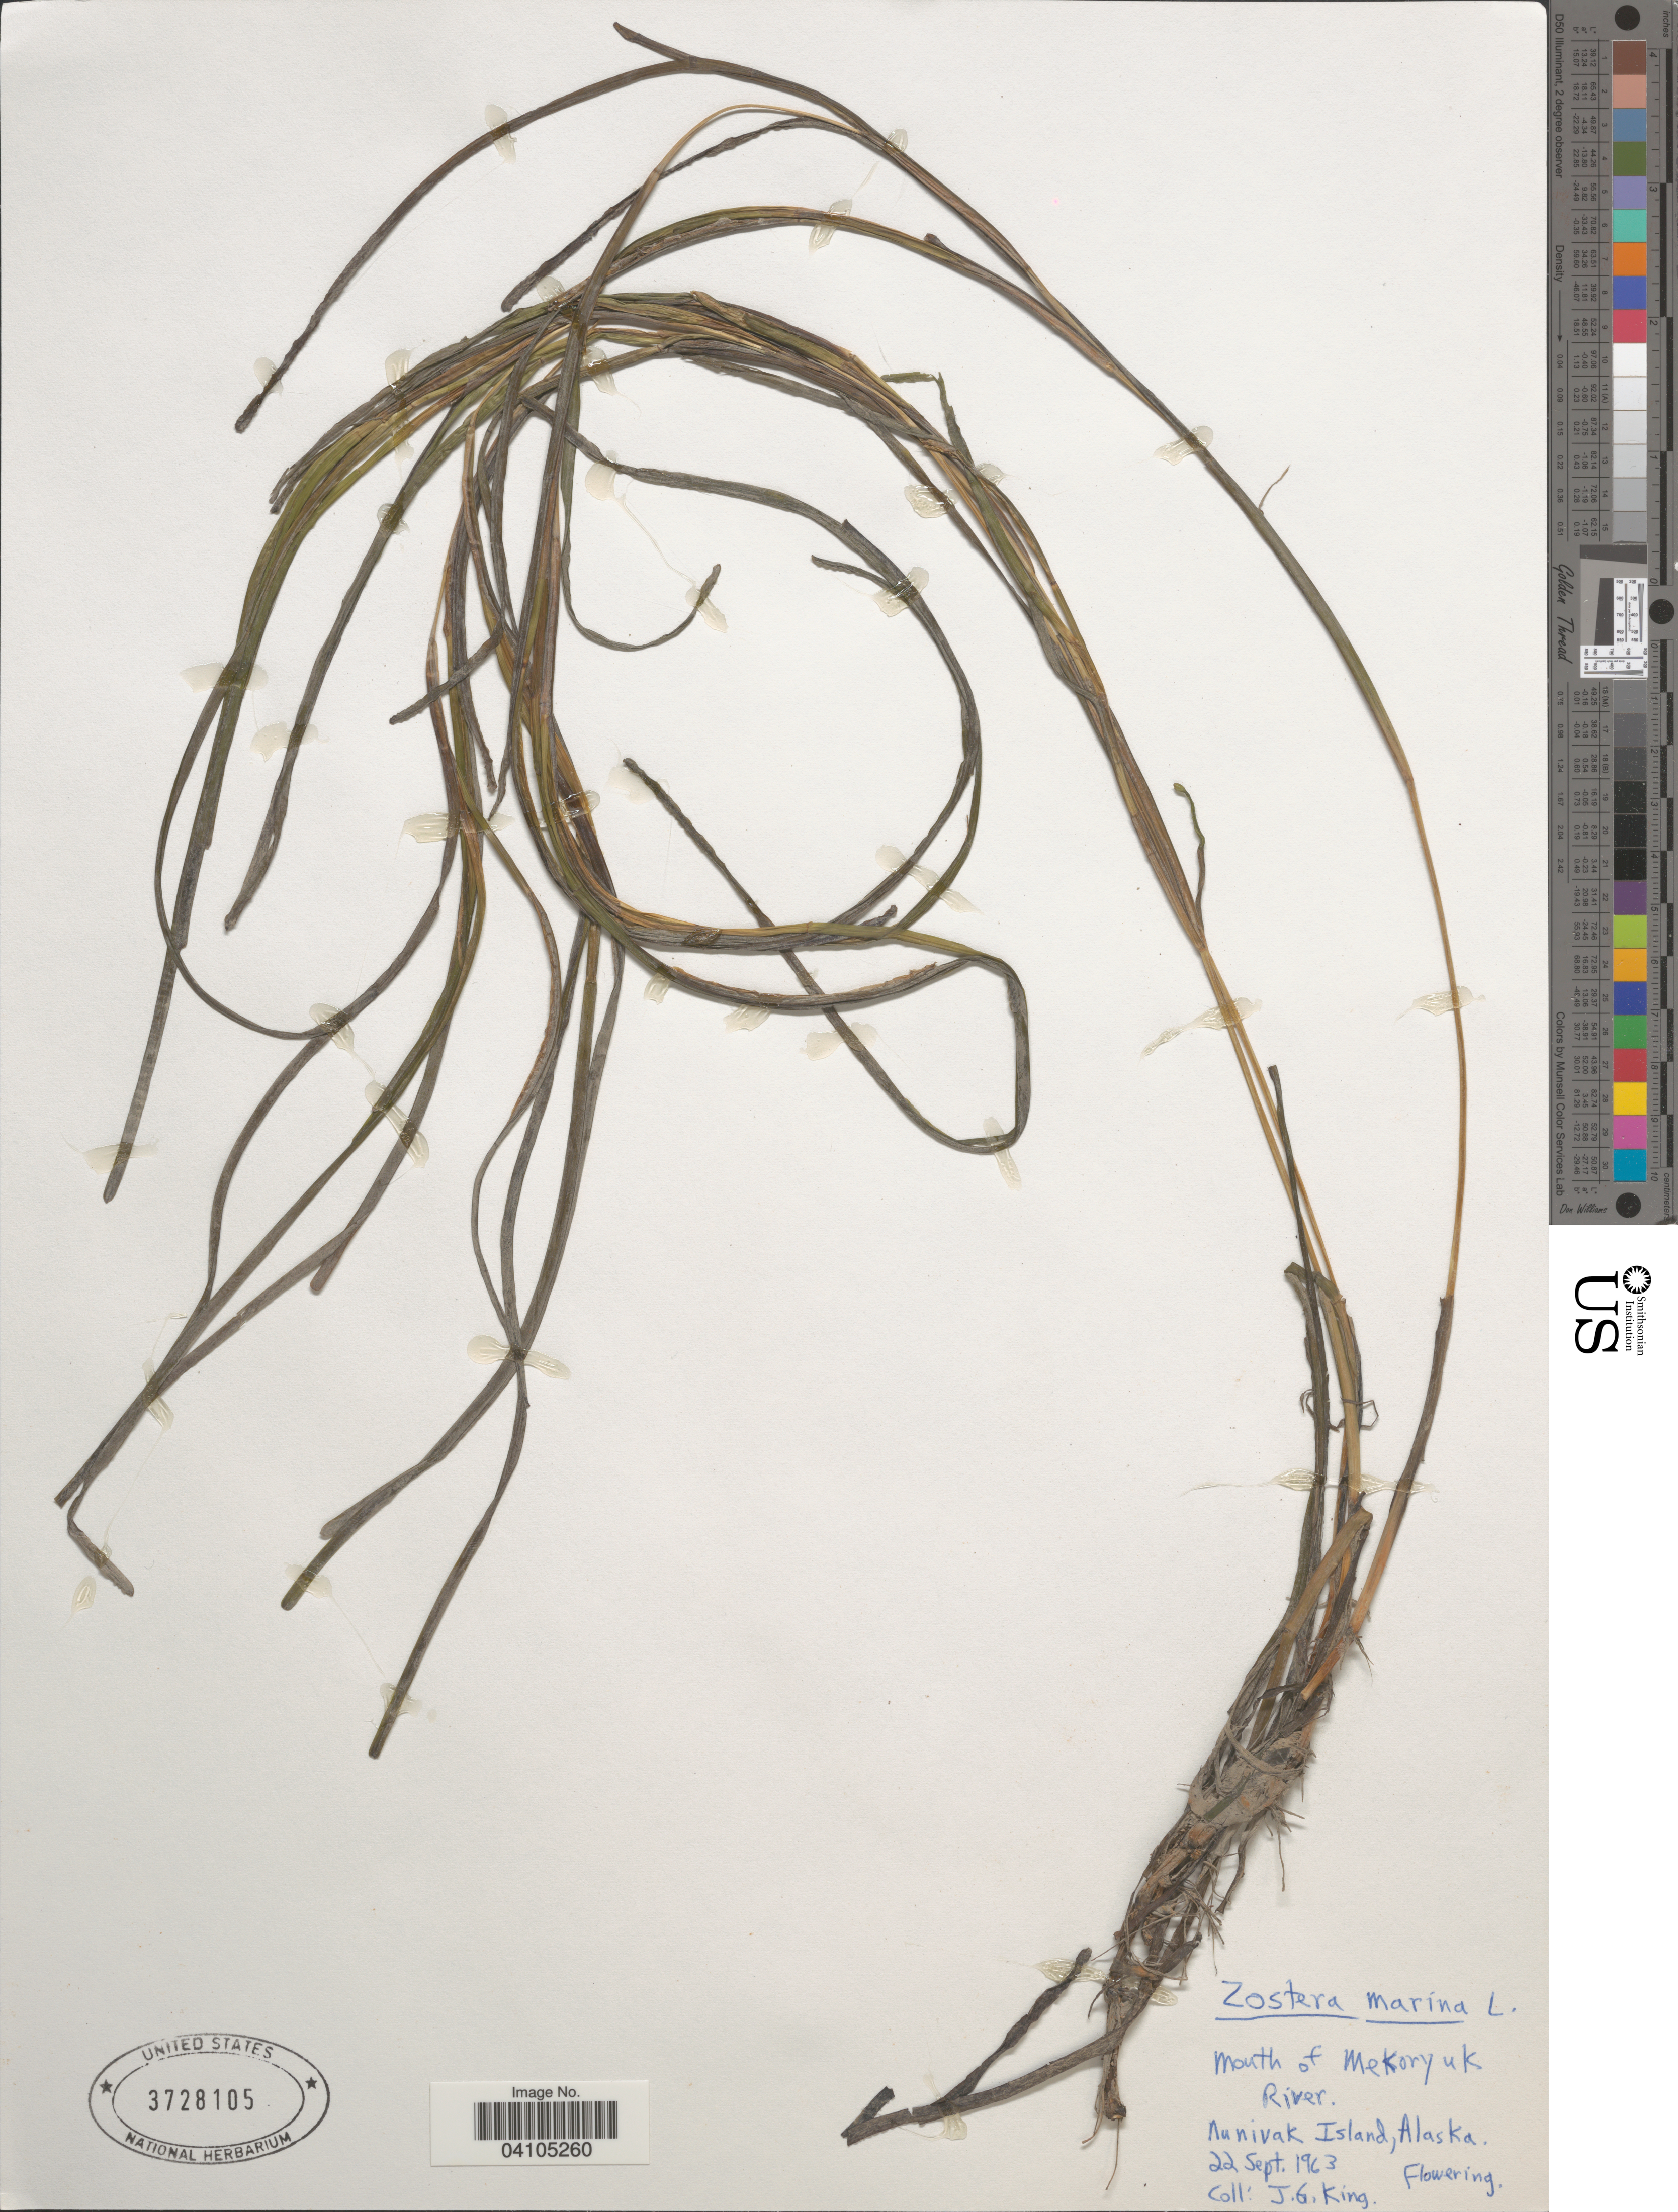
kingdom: Plantae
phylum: Tracheophyta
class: Liliopsida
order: Alismatales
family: Zosteraceae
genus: Zostera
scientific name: Zostera marina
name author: L.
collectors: J. King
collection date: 1963-09-22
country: United States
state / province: Alaska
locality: Mouth of Mekoryuk River. Nunivak Island.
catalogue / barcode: US 3728105